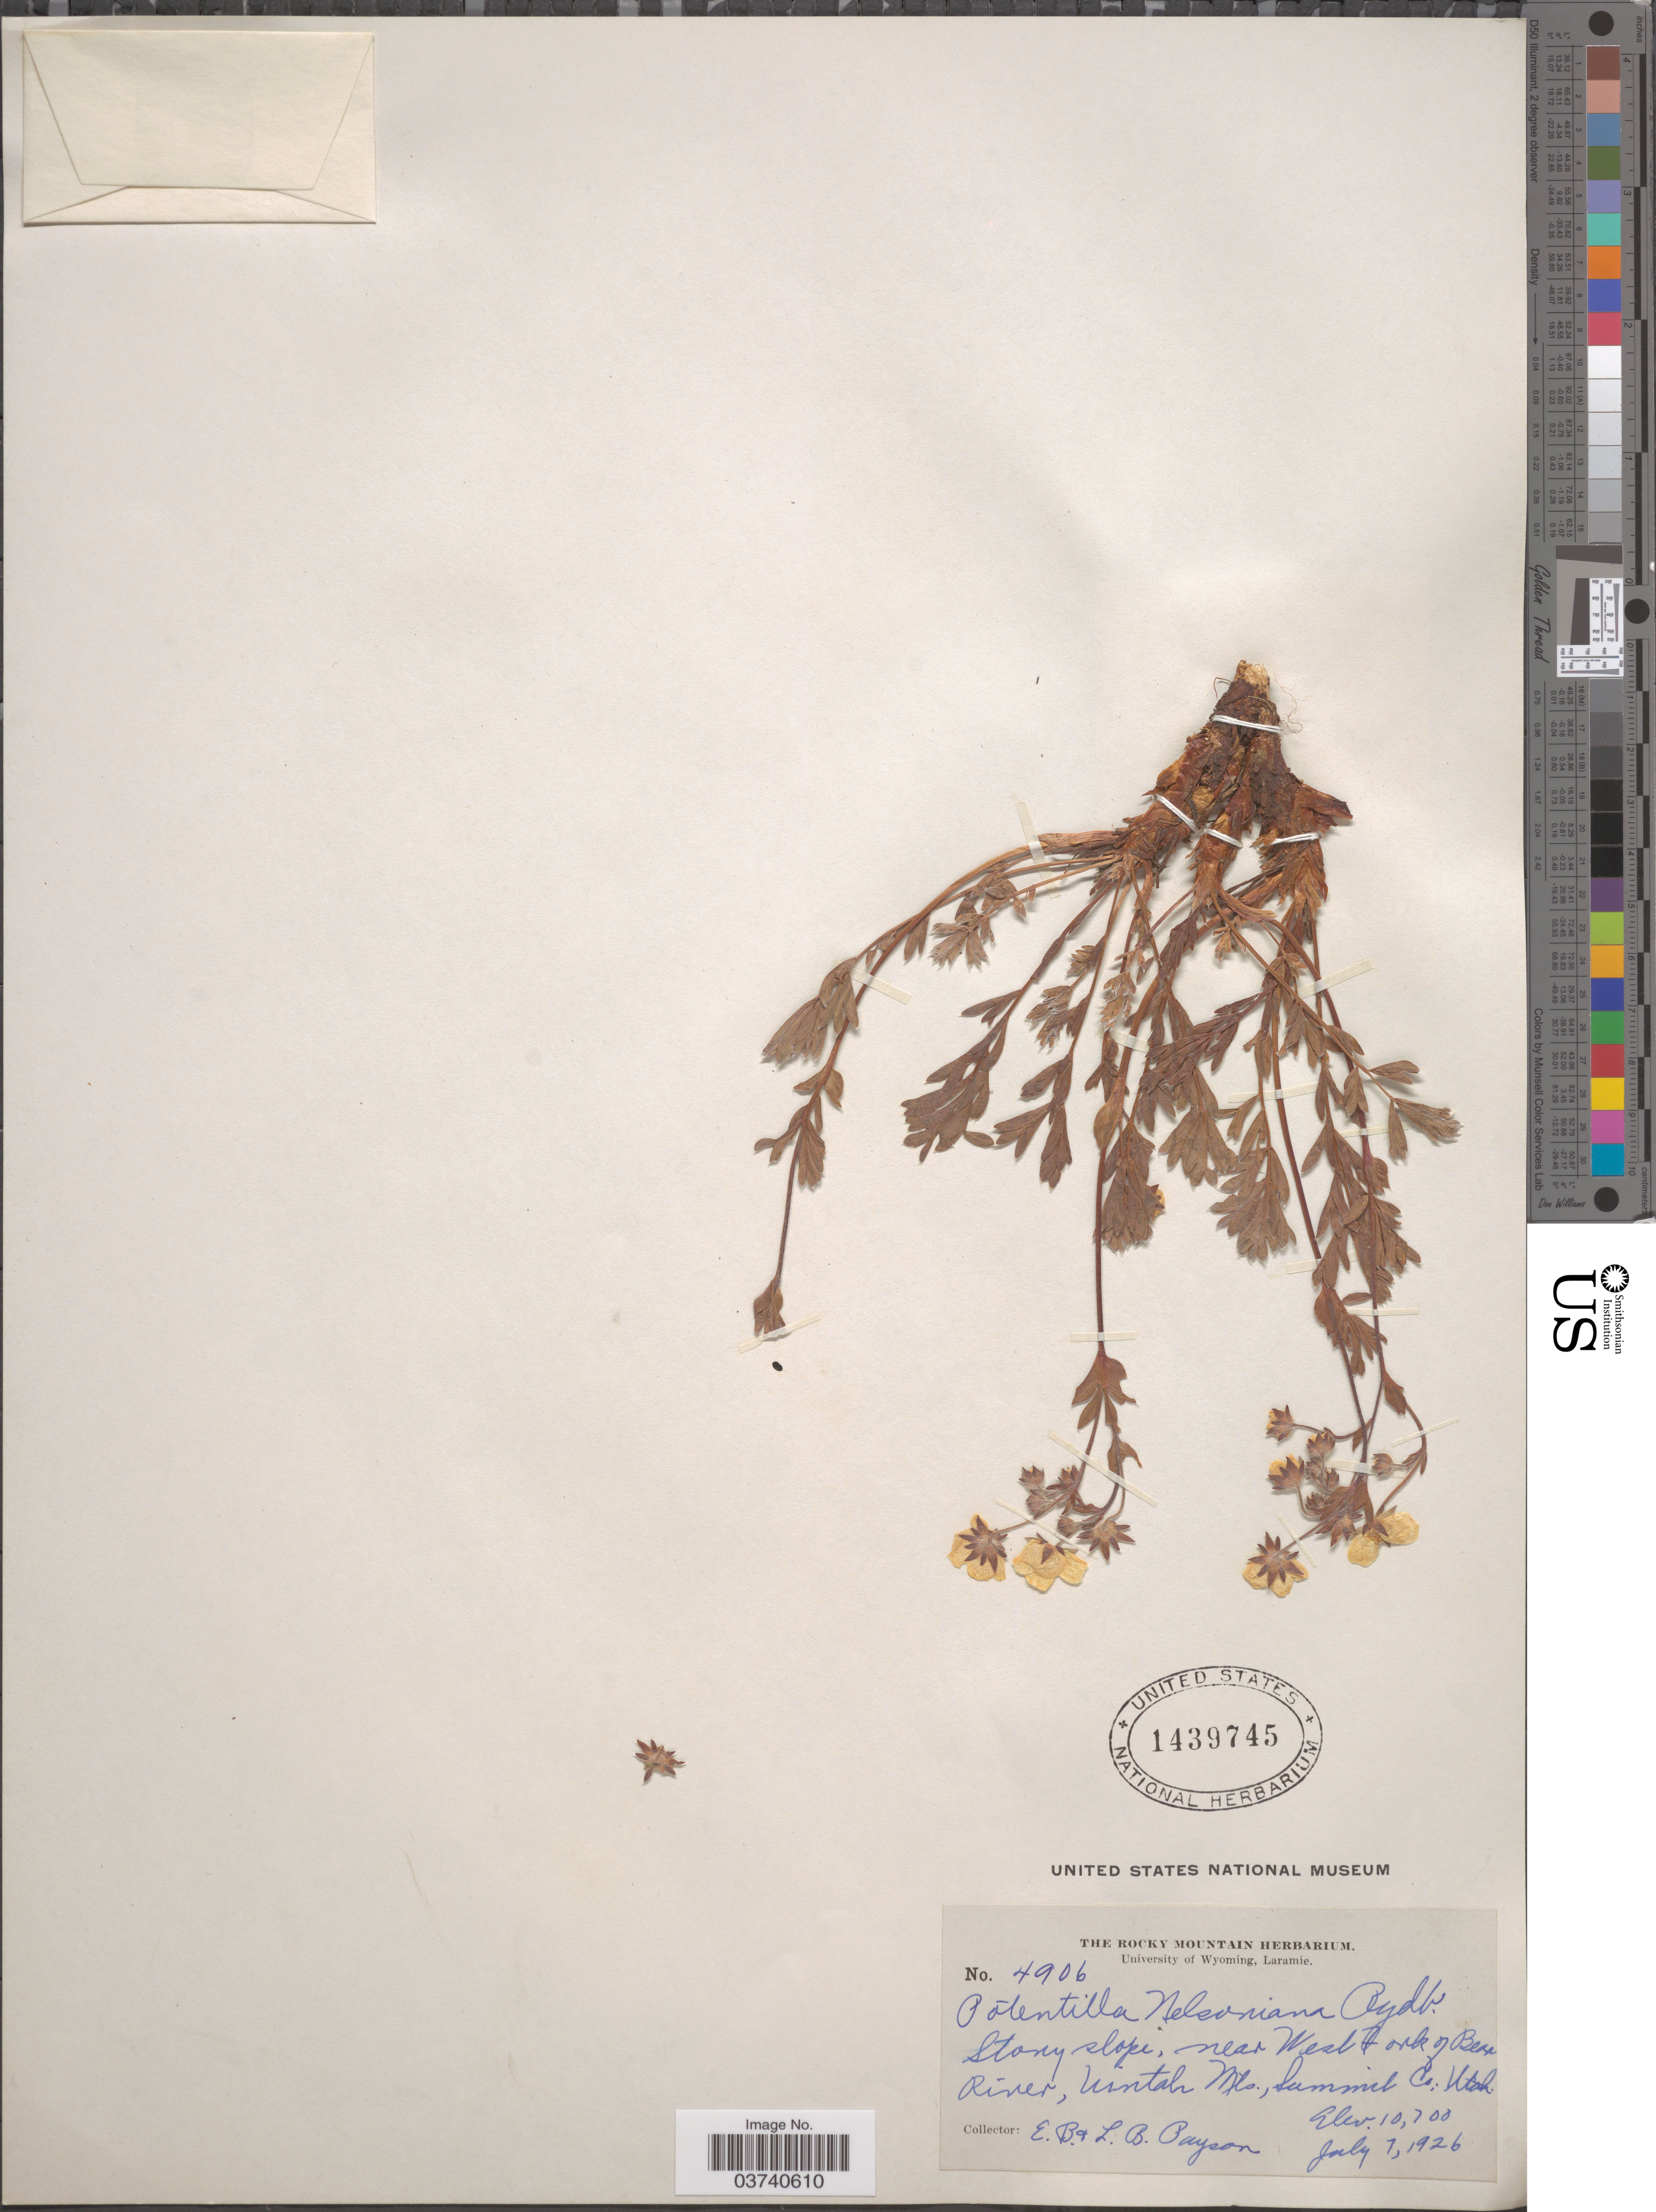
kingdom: Plantae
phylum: Tracheophyta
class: Magnoliopsida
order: Rosales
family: Rosaceae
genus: Potentilla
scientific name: Potentilla ovina var. decurrens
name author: (S. Watson) S.L. Welsh & B.C. Johnst.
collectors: E. B. Payson & L. Payson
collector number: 4906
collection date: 1926-07-07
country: United States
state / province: Utah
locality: Stony slope, near West Fork of Bear River, Uintah Mts., Summit Co.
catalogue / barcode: US 1439745